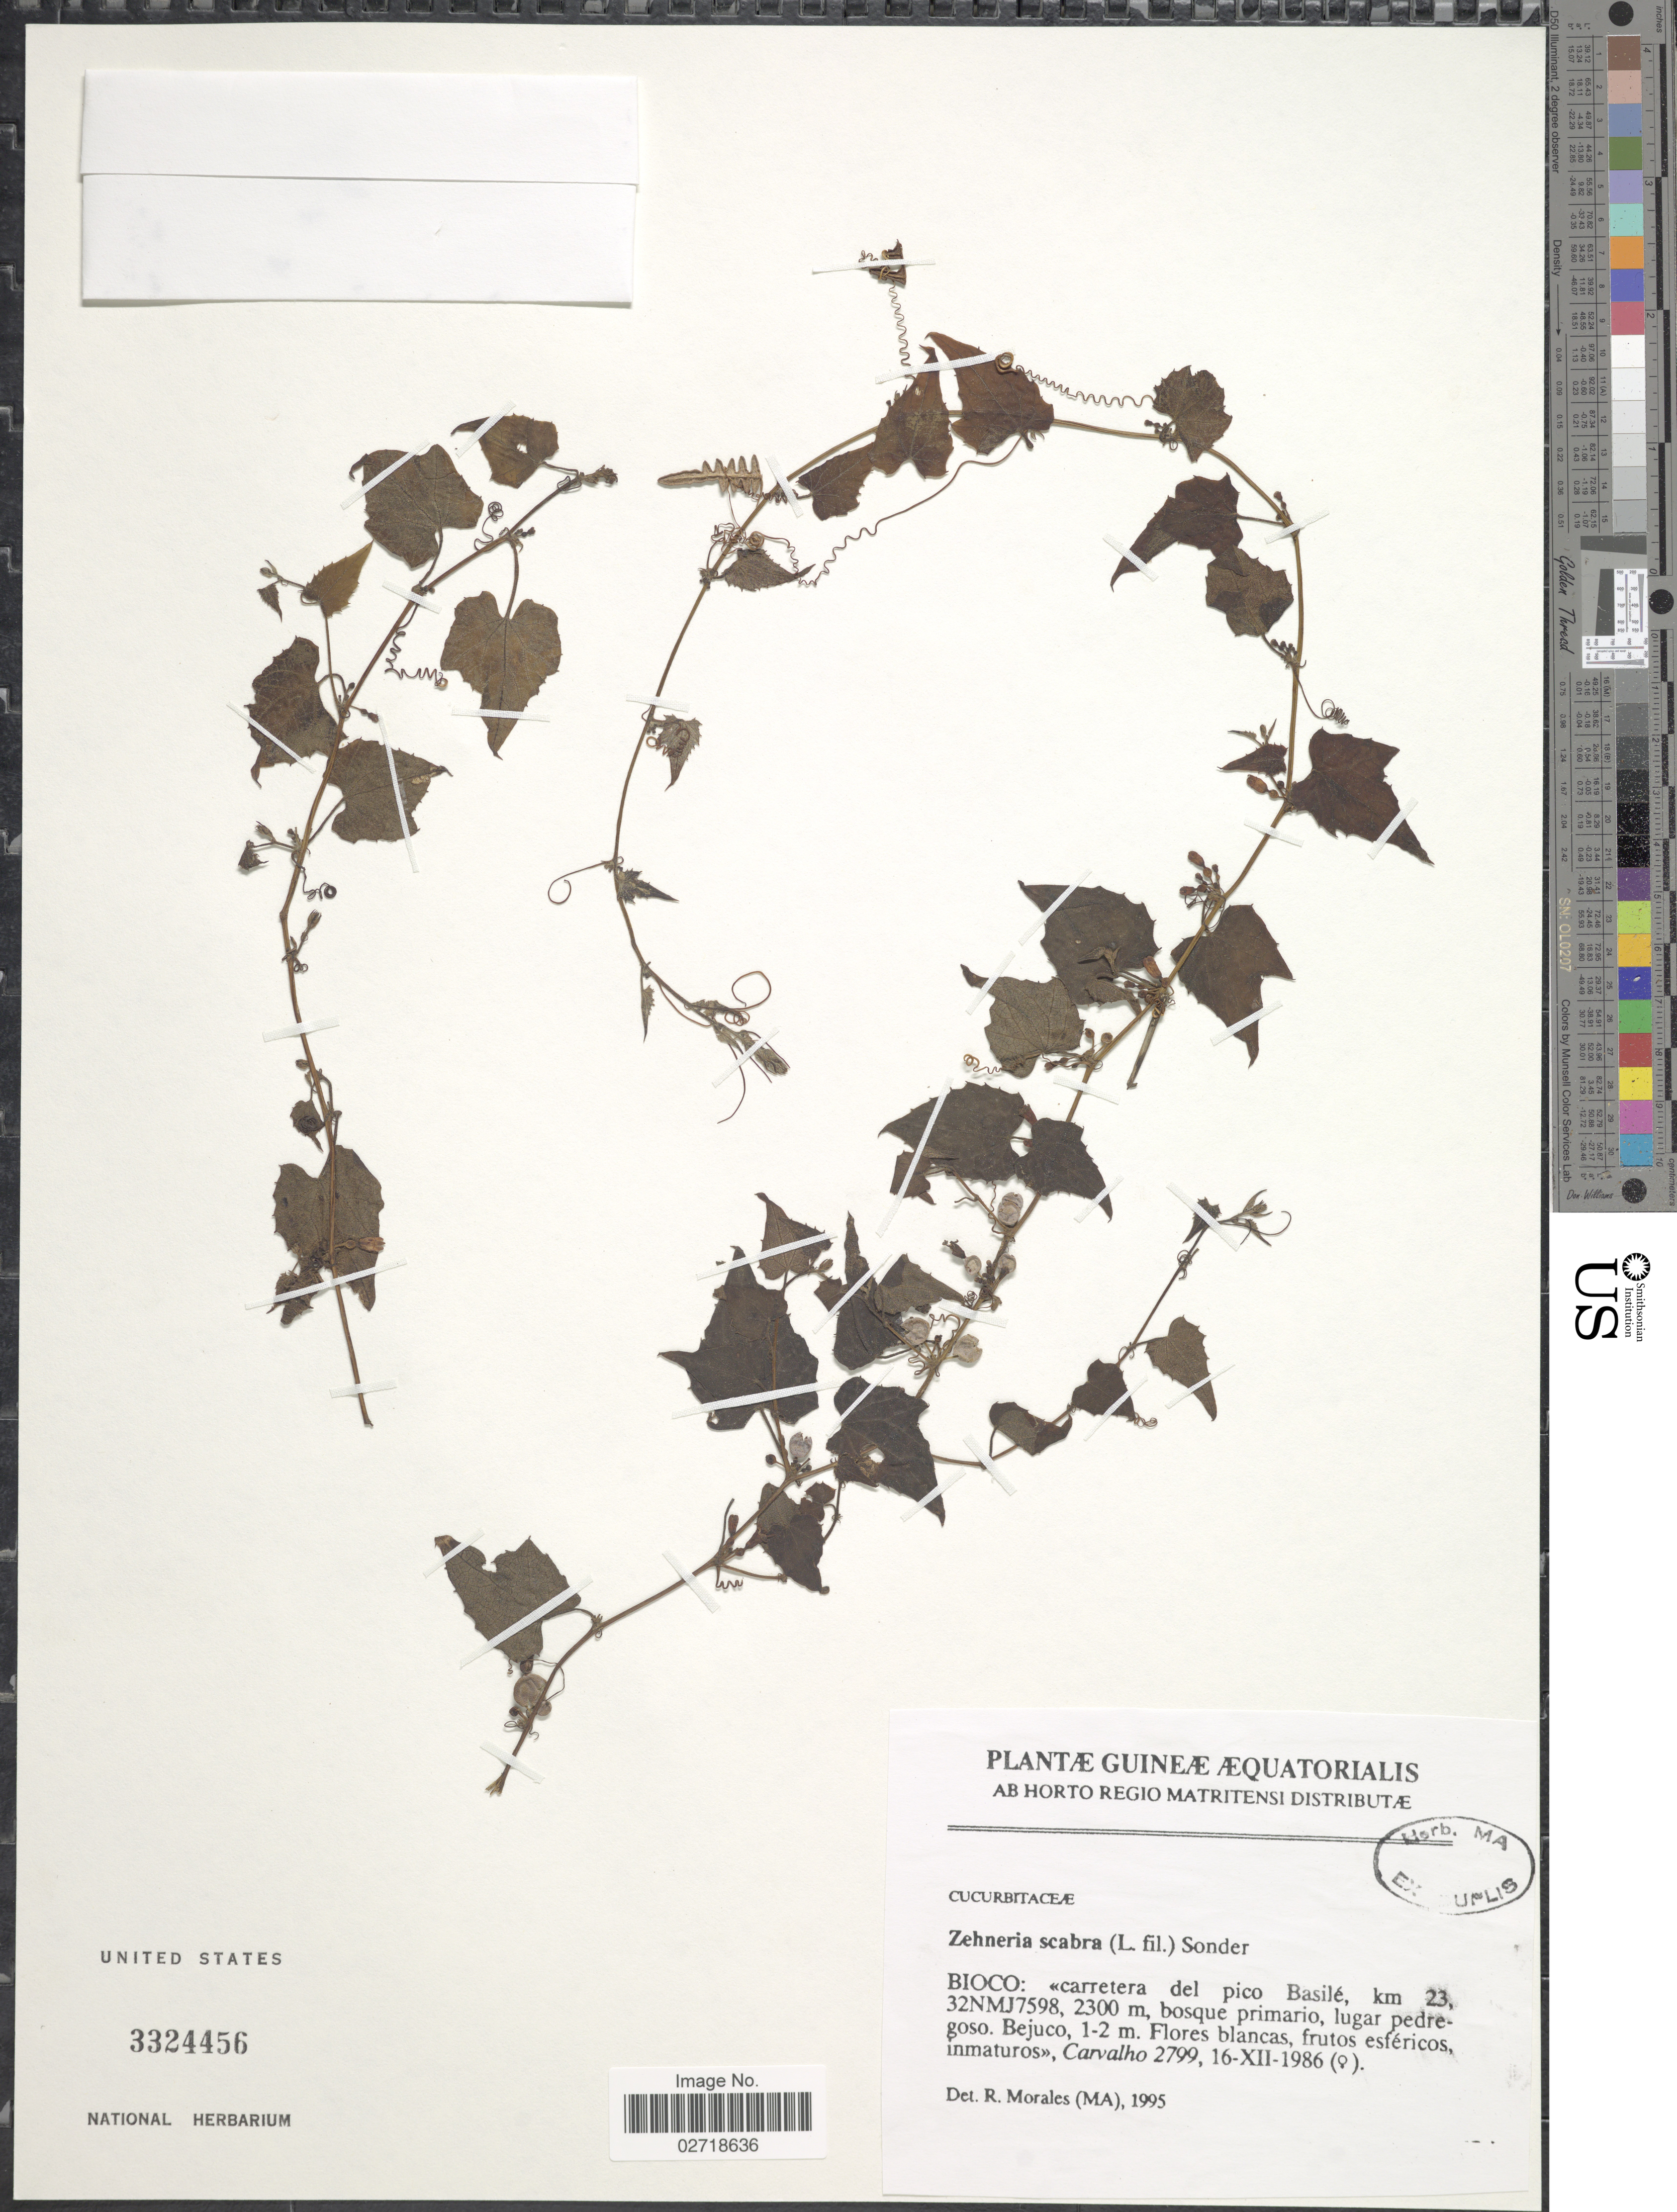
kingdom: Plantae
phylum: Tracheophyta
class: Magnoliopsida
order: Cucurbitales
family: Cucurbitaceae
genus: Zehneria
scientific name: Zehneria scabra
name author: (L. f.) Sond.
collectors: Carvalho, --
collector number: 2799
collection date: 1986-12-16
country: Equatorial Guinea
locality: Bioco: carretera del pico Basile, km 23, 32NMJ7598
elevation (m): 2300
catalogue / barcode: US 3324456